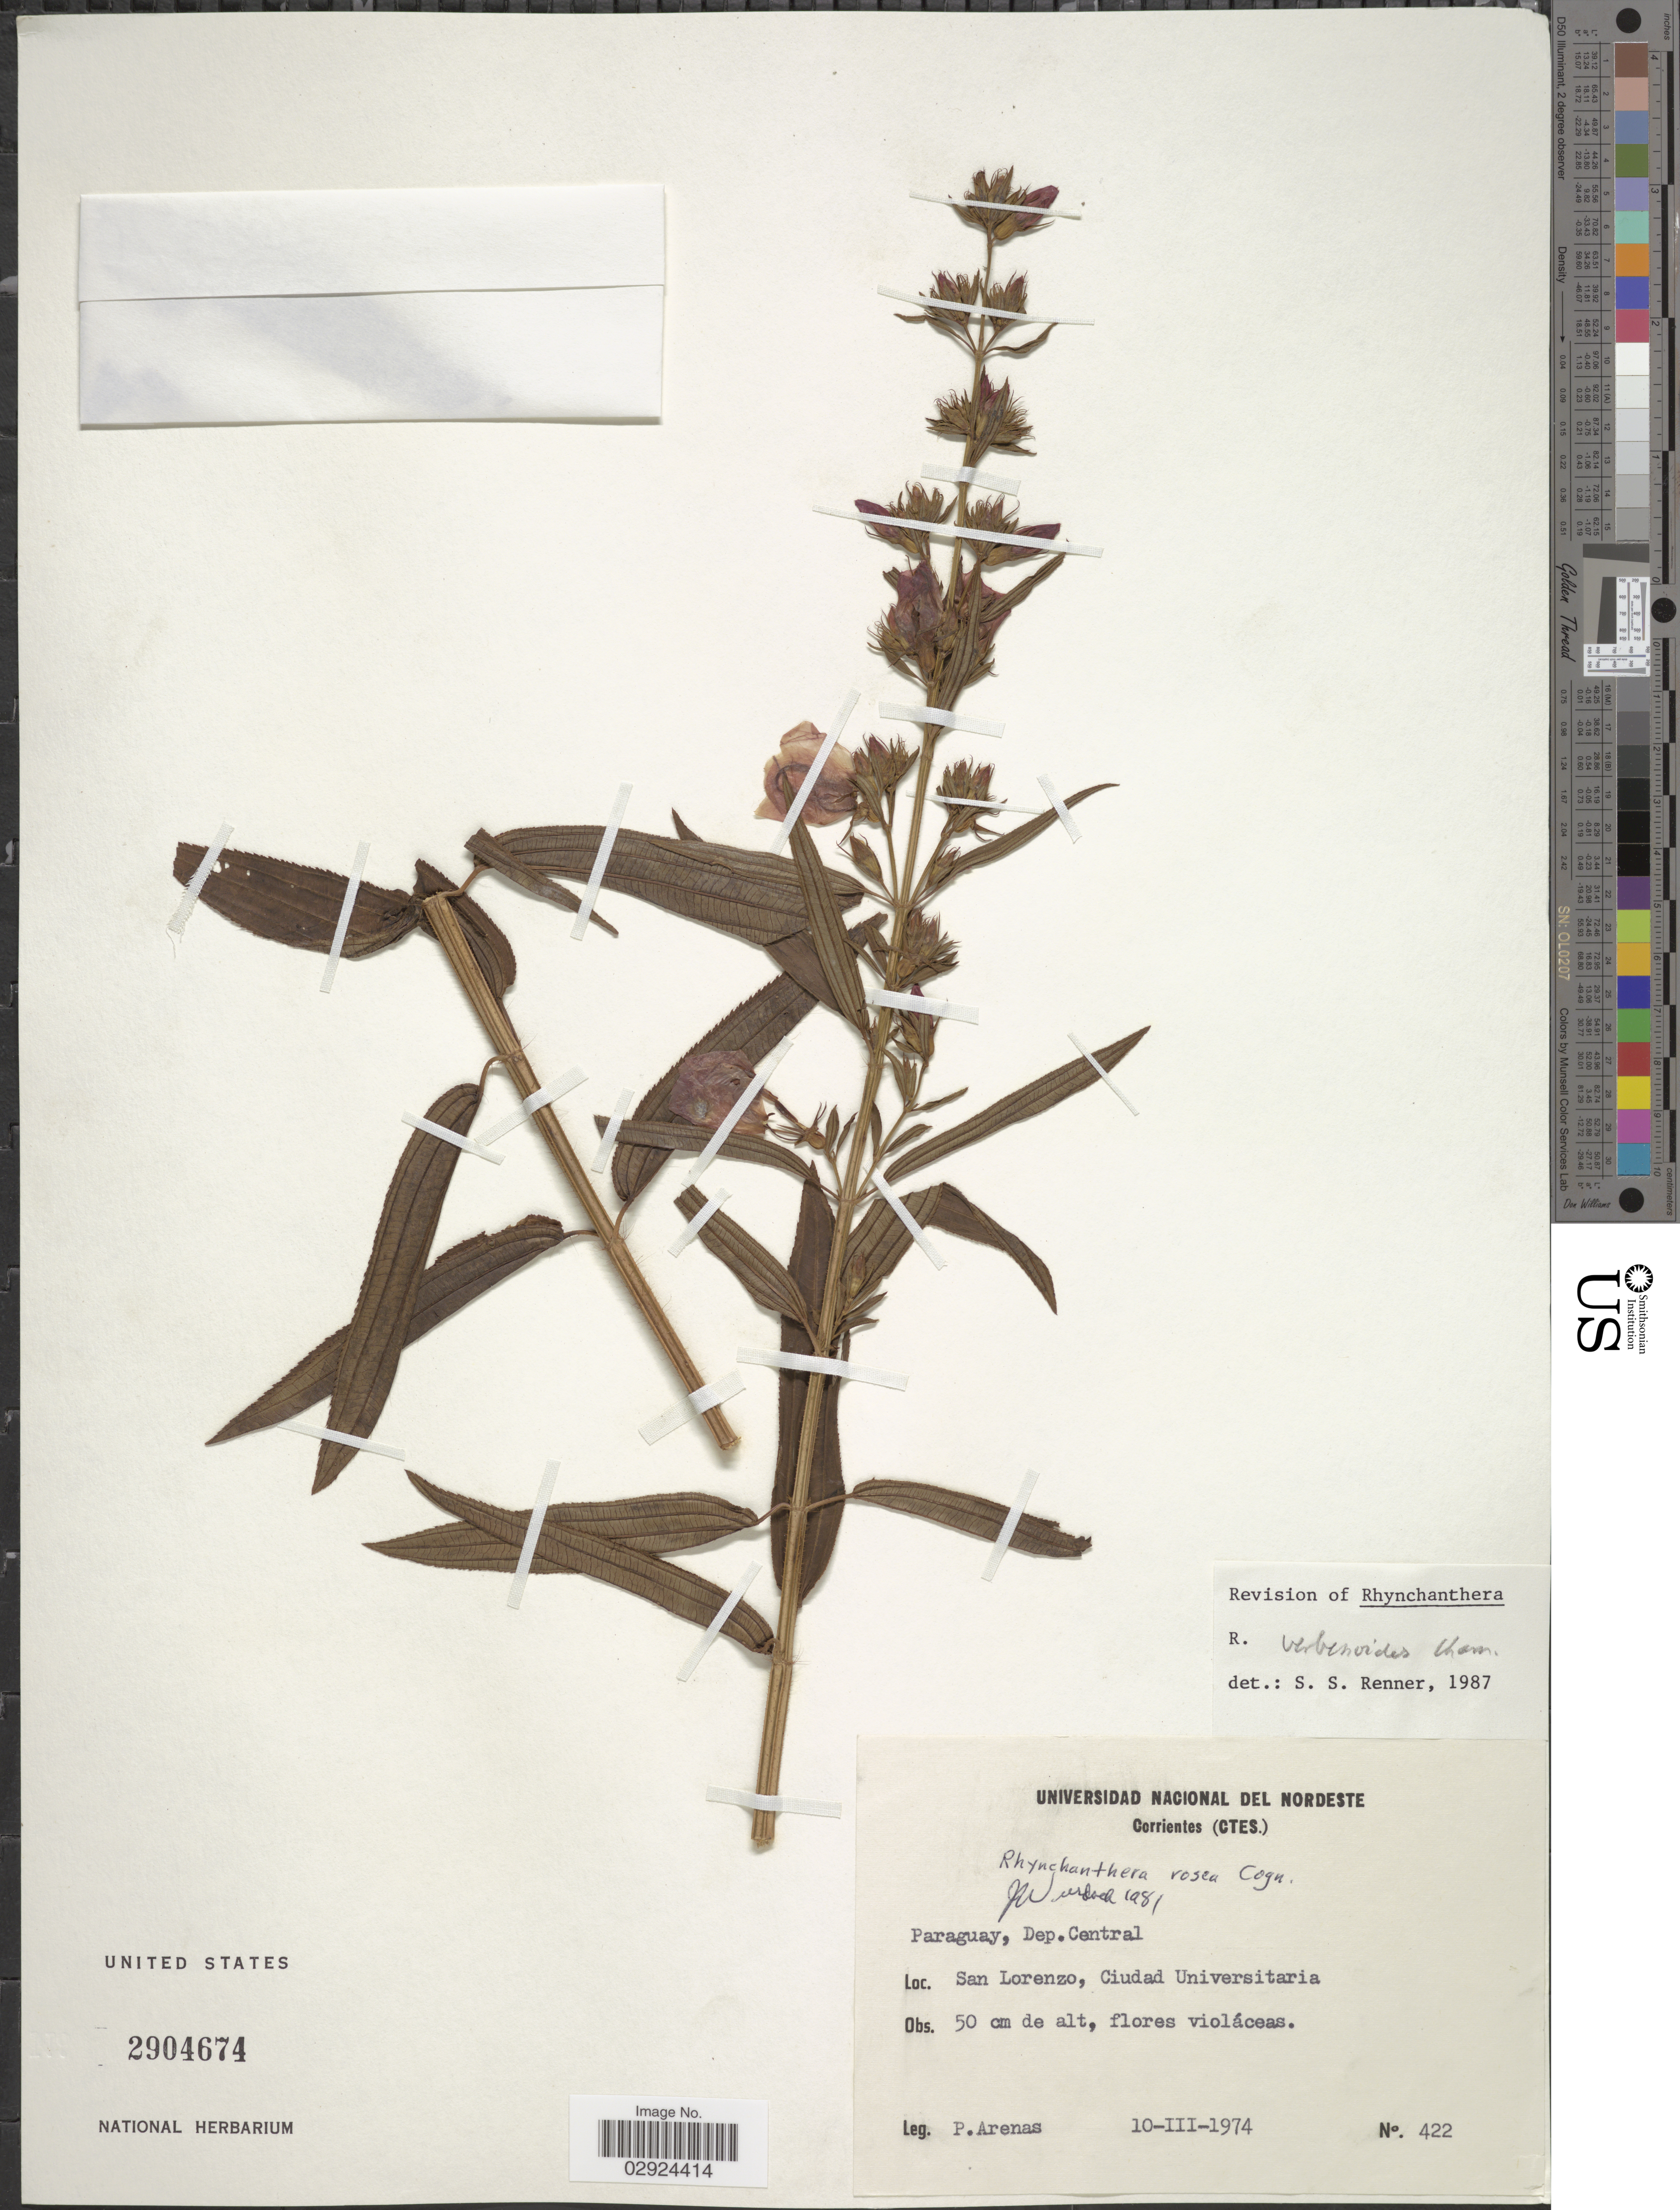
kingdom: Plantae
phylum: Tracheophyta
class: Magnoliopsida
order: Myrtales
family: Melastomataceae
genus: Rhynchanthera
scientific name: Rhynchanthera verbenoides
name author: Cham.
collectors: P. Arenas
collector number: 422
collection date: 1974-03-10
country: Paraguay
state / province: Central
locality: San Lorenzo, Ciudad Universitaria, Dep. Central.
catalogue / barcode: US 2904674